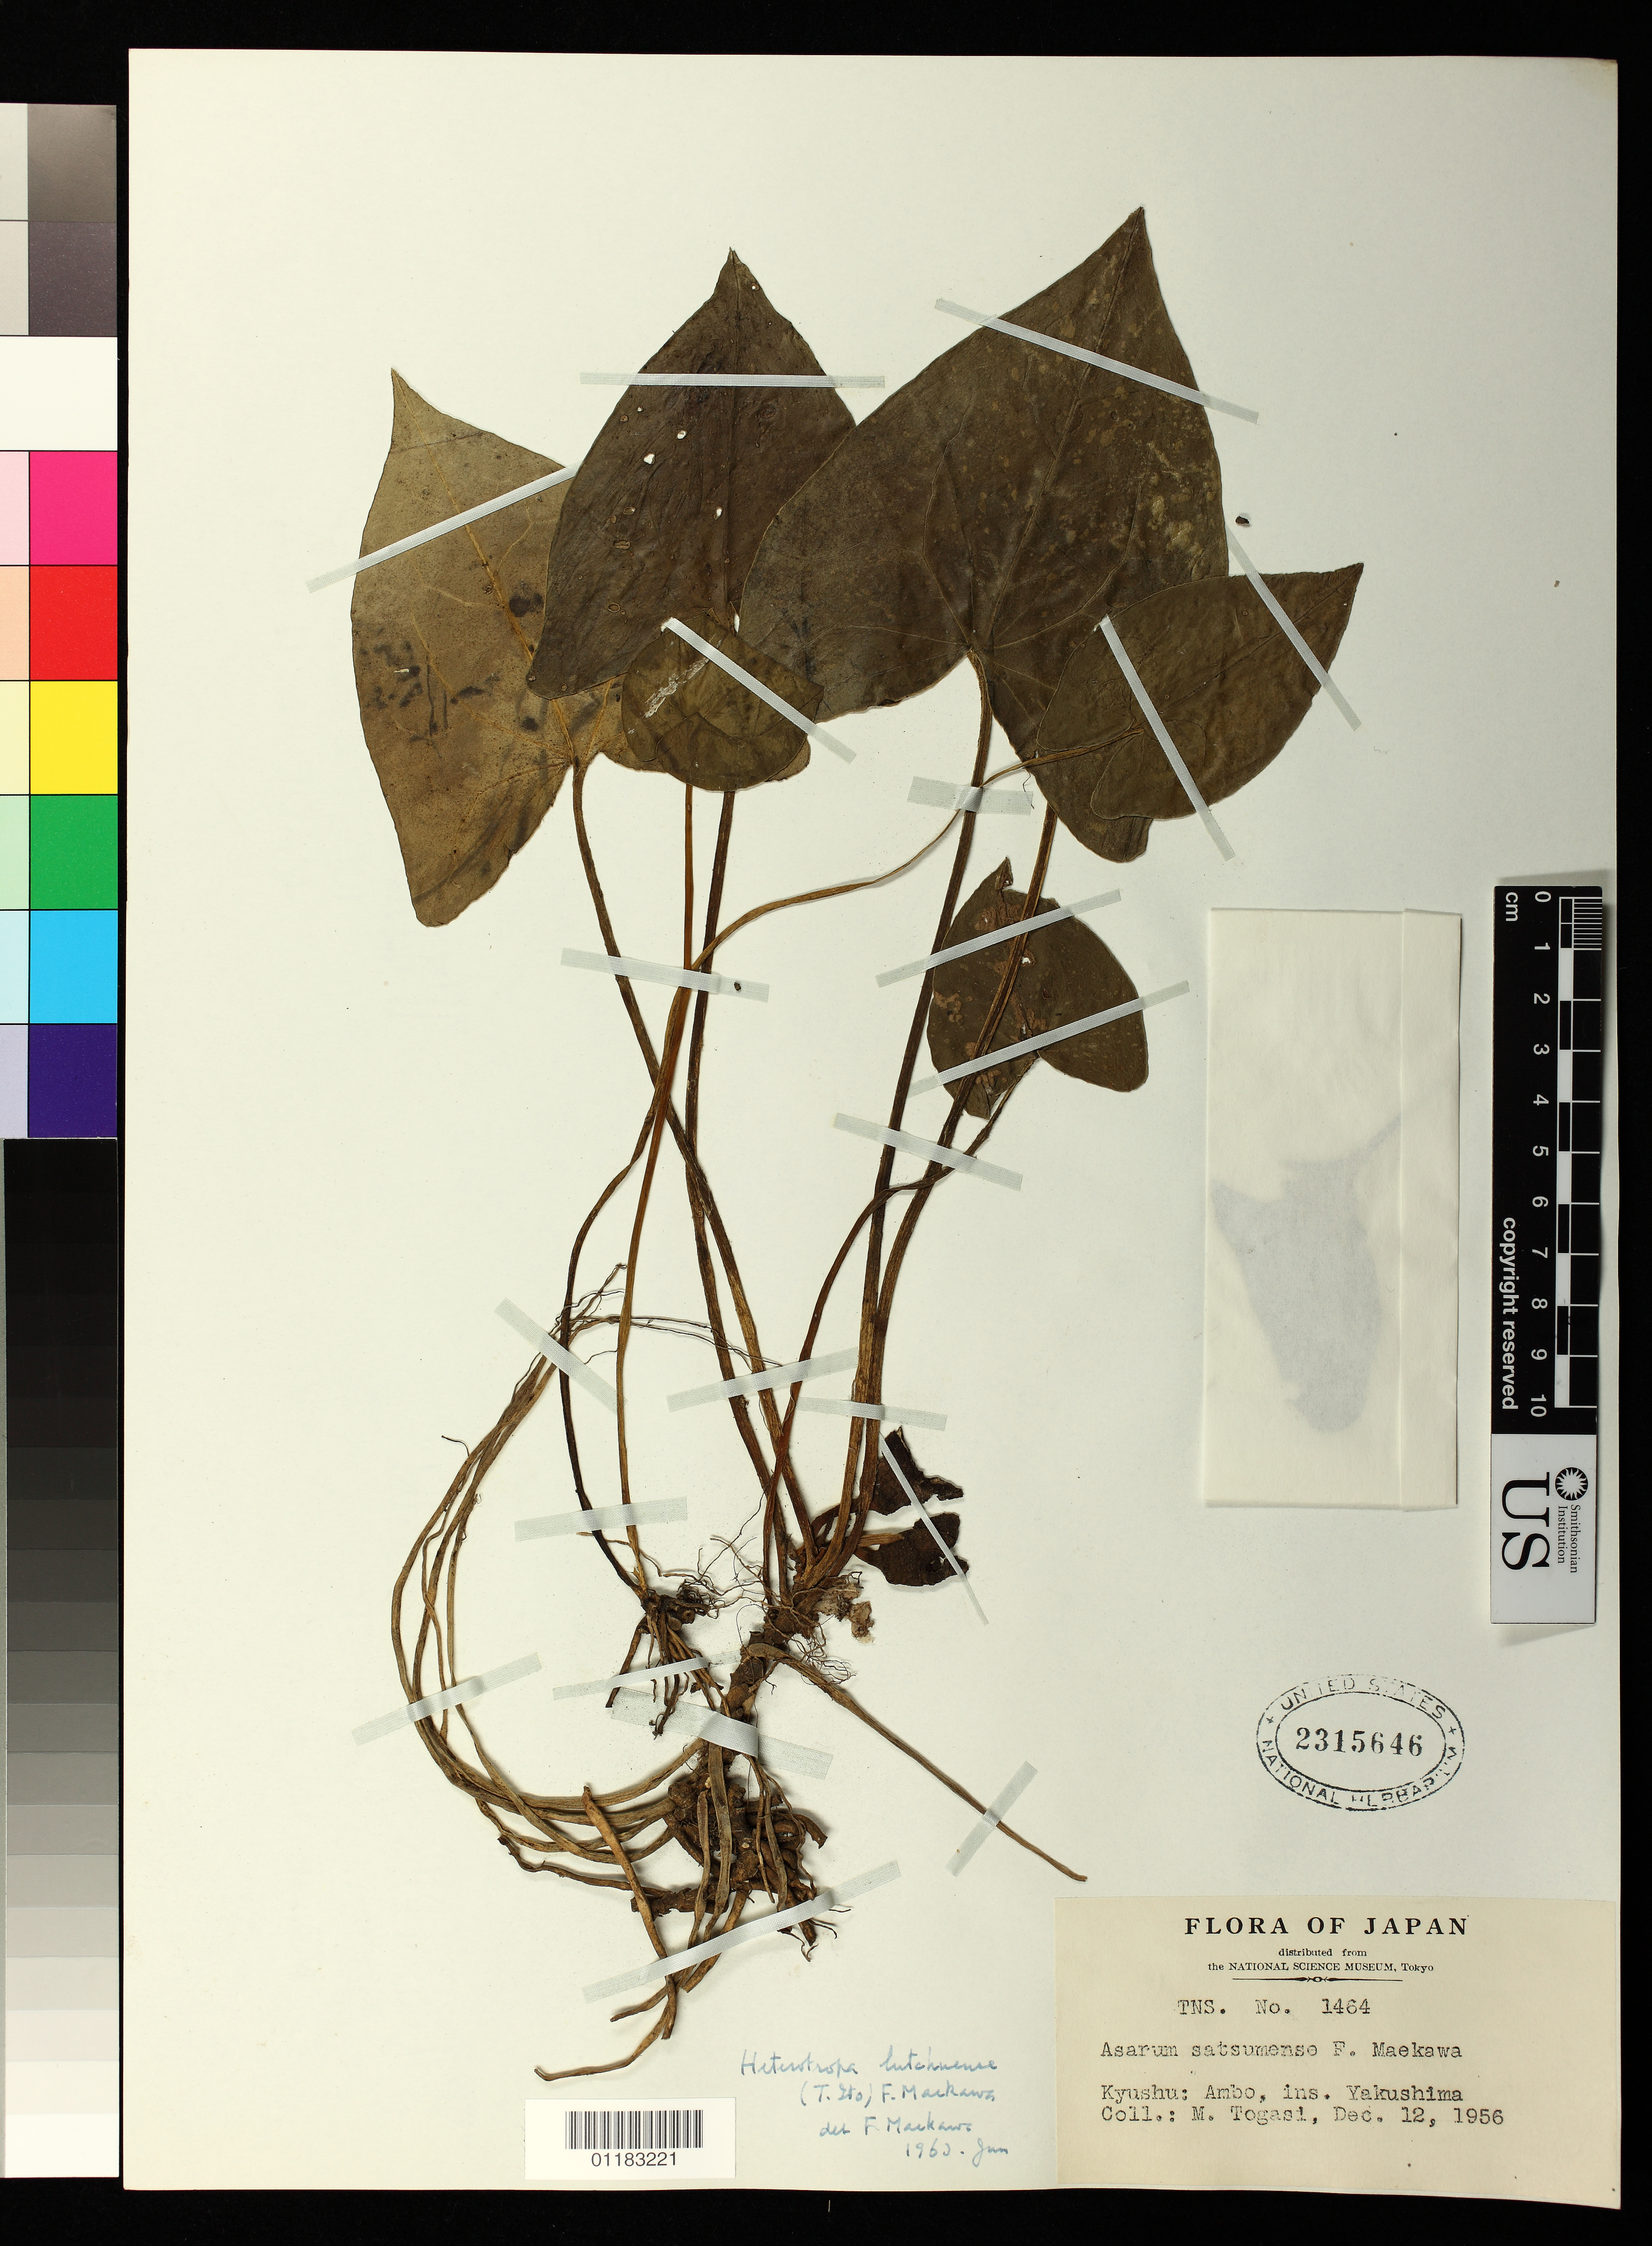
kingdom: Plantae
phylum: Tracheophyta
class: Magnoliopsida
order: Piperales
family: Aristolochiaceae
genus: Asarum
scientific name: Asarum satsumense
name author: F. Maek.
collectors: M. Togasi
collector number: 1464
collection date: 1956-12-12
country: Japan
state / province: Kagosima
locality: Kyushu: Ambo, ins. Yakushima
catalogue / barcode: US 2315646